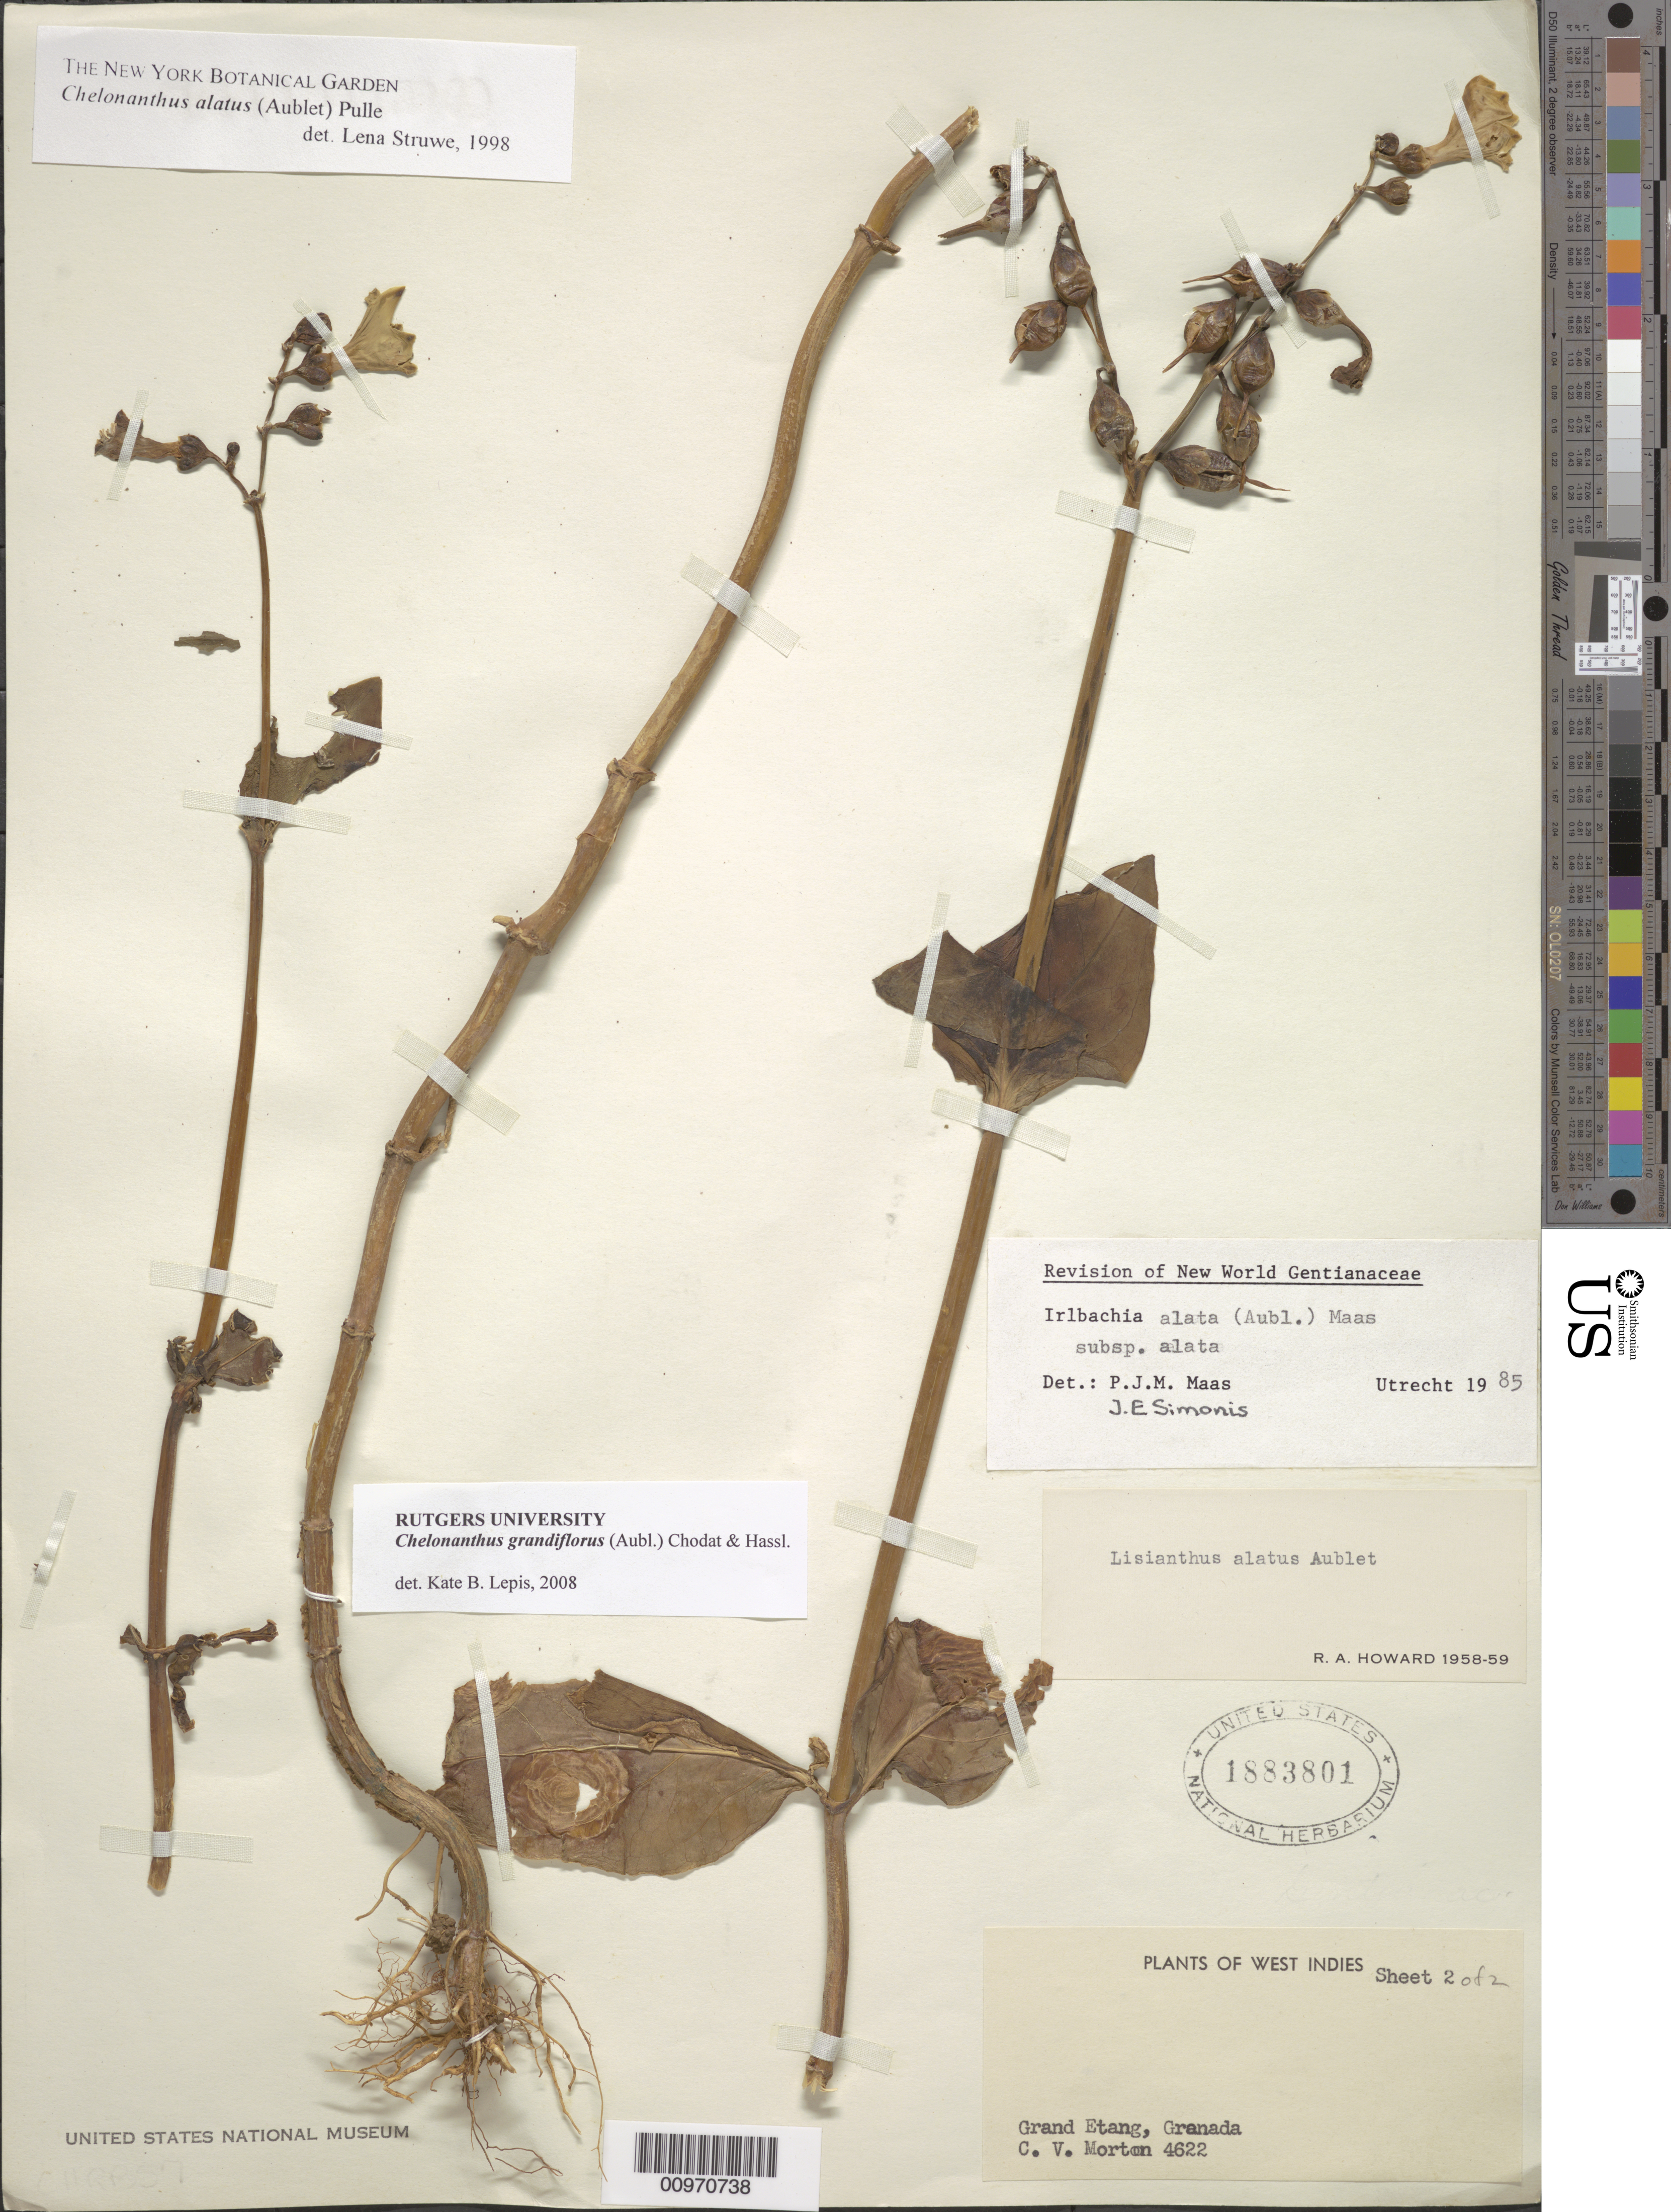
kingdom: Plantae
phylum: Tracheophyta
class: Magnoliopsida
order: Gentianales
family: Gentianaceae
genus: Chelonanthus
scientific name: Chelonanthus grandiflorus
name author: (Aubl.) Chodat & Hassl.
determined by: Lepis, Kate B.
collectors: C. V. Morton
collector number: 4622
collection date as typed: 20 Mar 1947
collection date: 1947-03-20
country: Grenada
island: Grenada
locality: Grand Etang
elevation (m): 400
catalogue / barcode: US 1883801